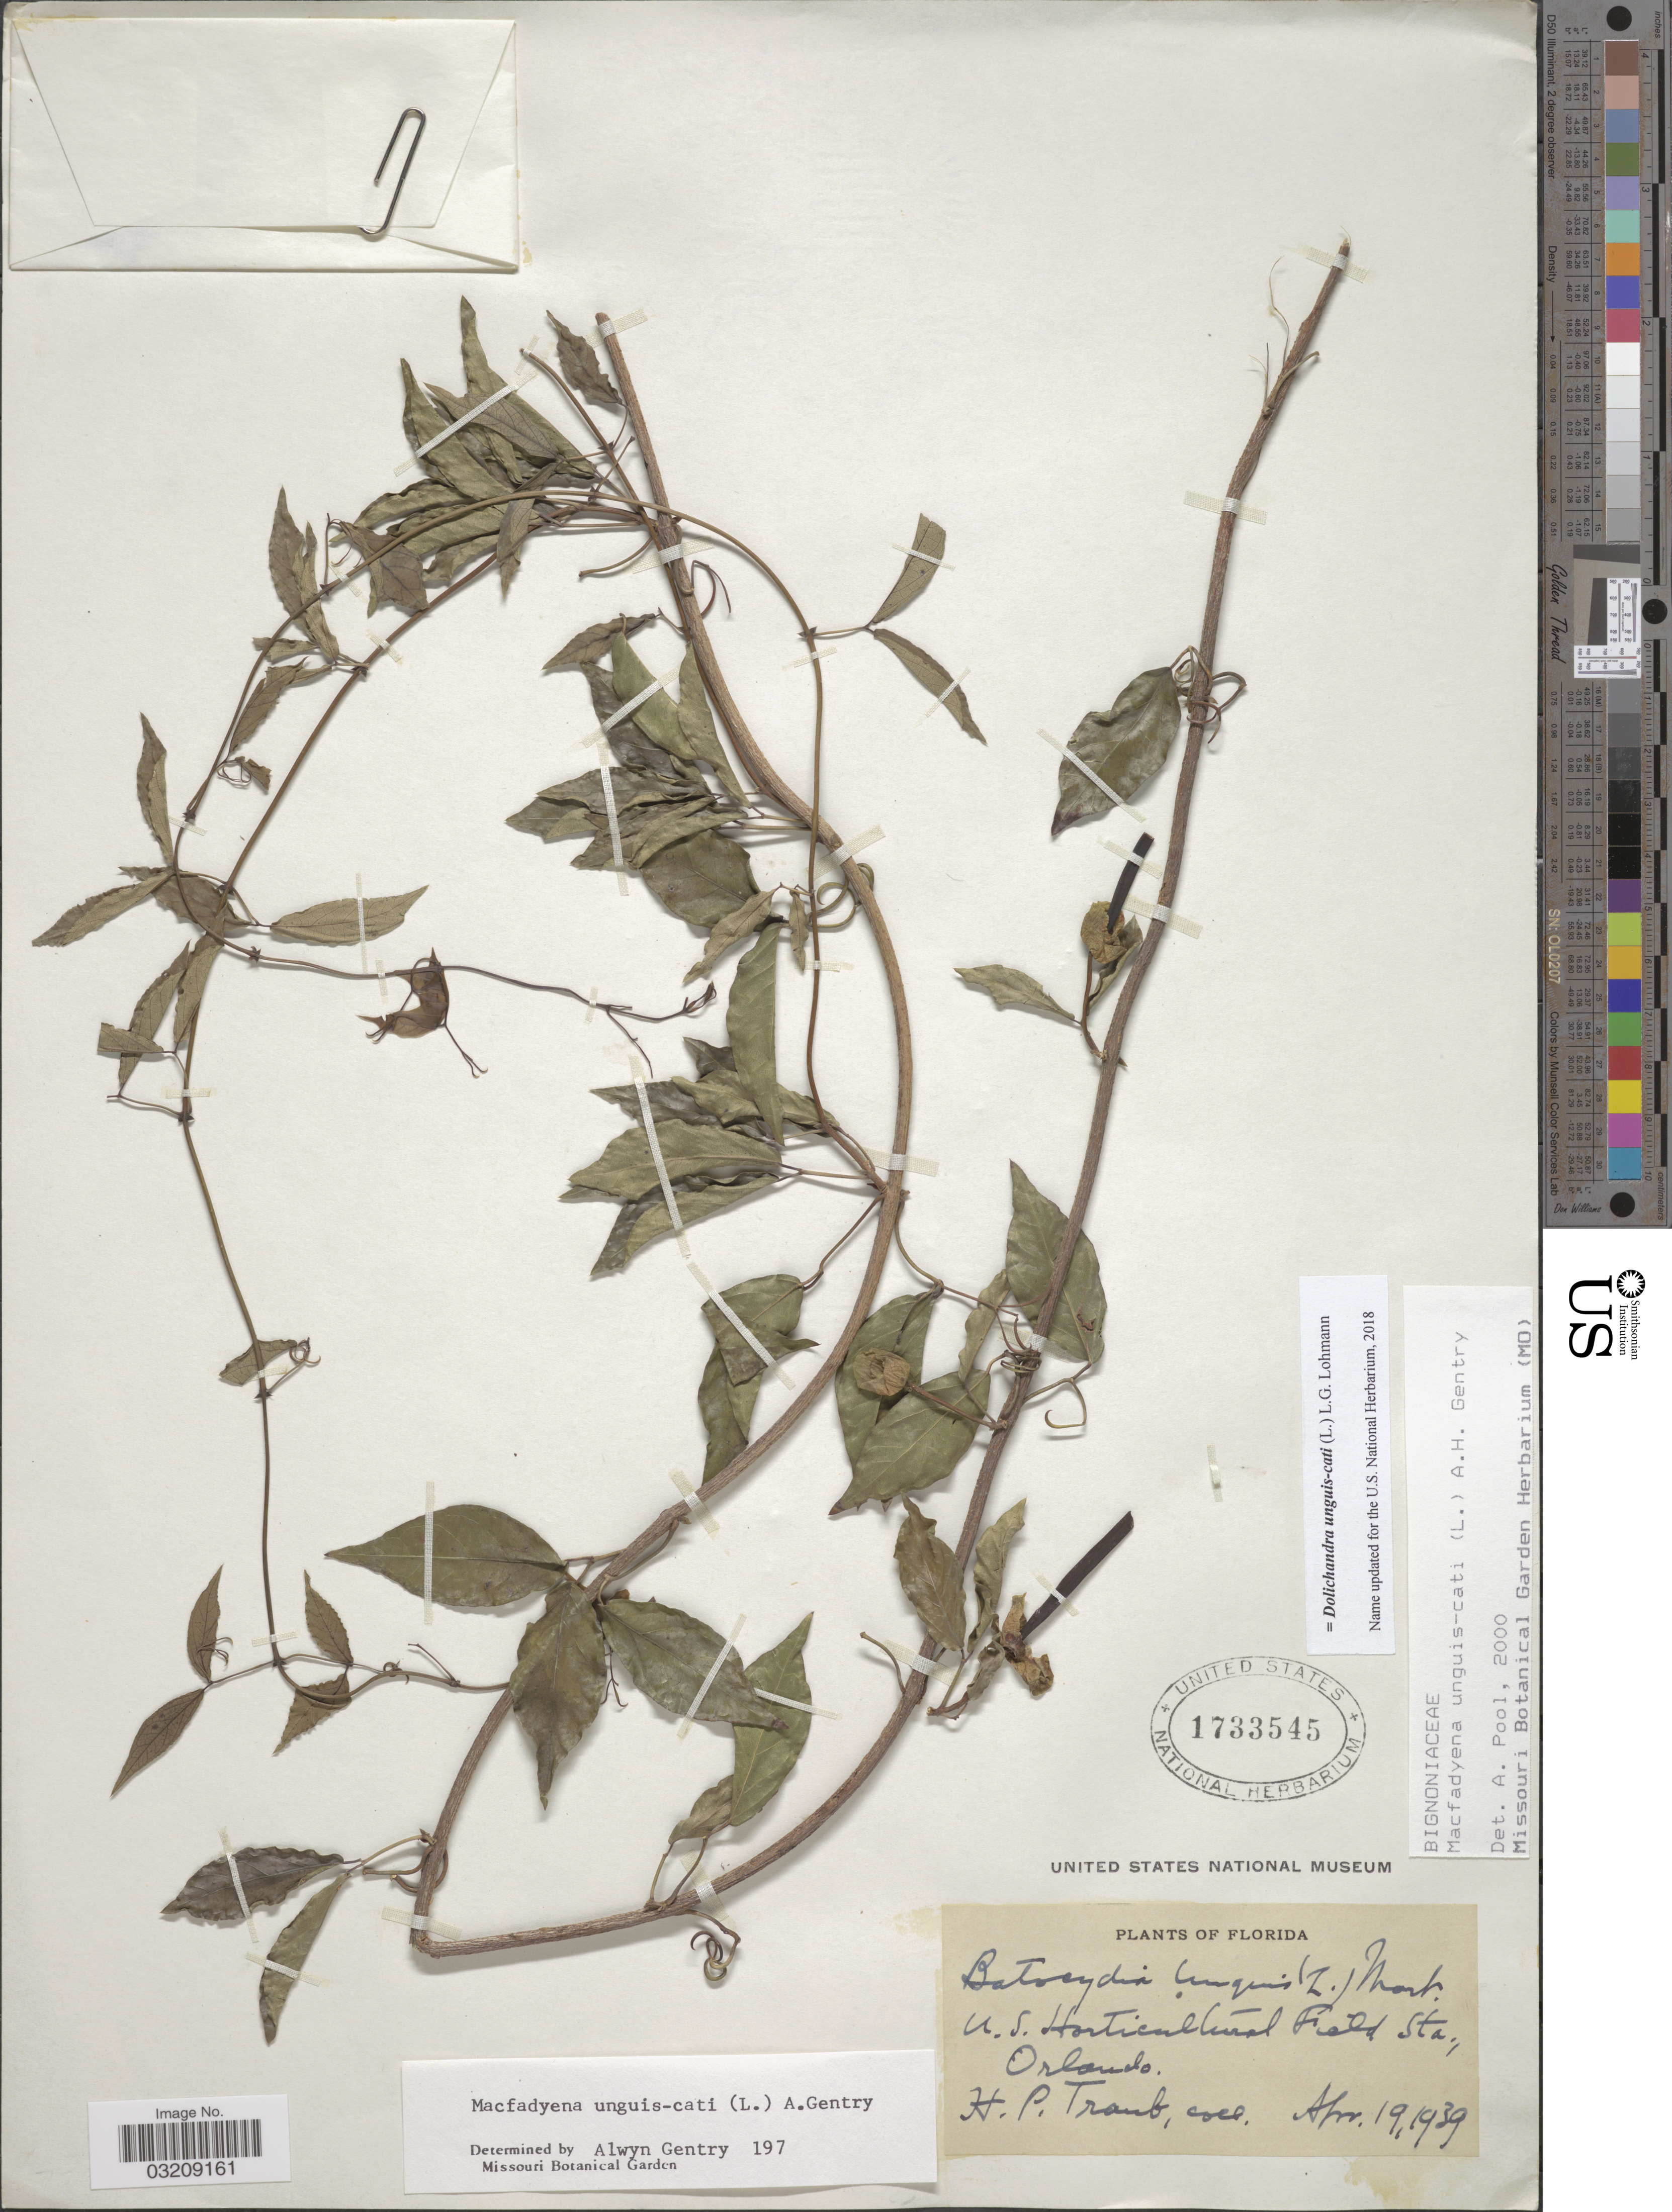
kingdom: Plantae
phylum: Tracheophyta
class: Magnoliopsida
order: Lamiales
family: Bignoniaceae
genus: Dolichandra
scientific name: Dolichandra unguis-cati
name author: (L.) L.G. Lohmann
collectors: H. P. Traub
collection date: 1939-04-19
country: United States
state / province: Florida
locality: U.S. Horticultural Field Sta., Orlando.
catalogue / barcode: US 1733545